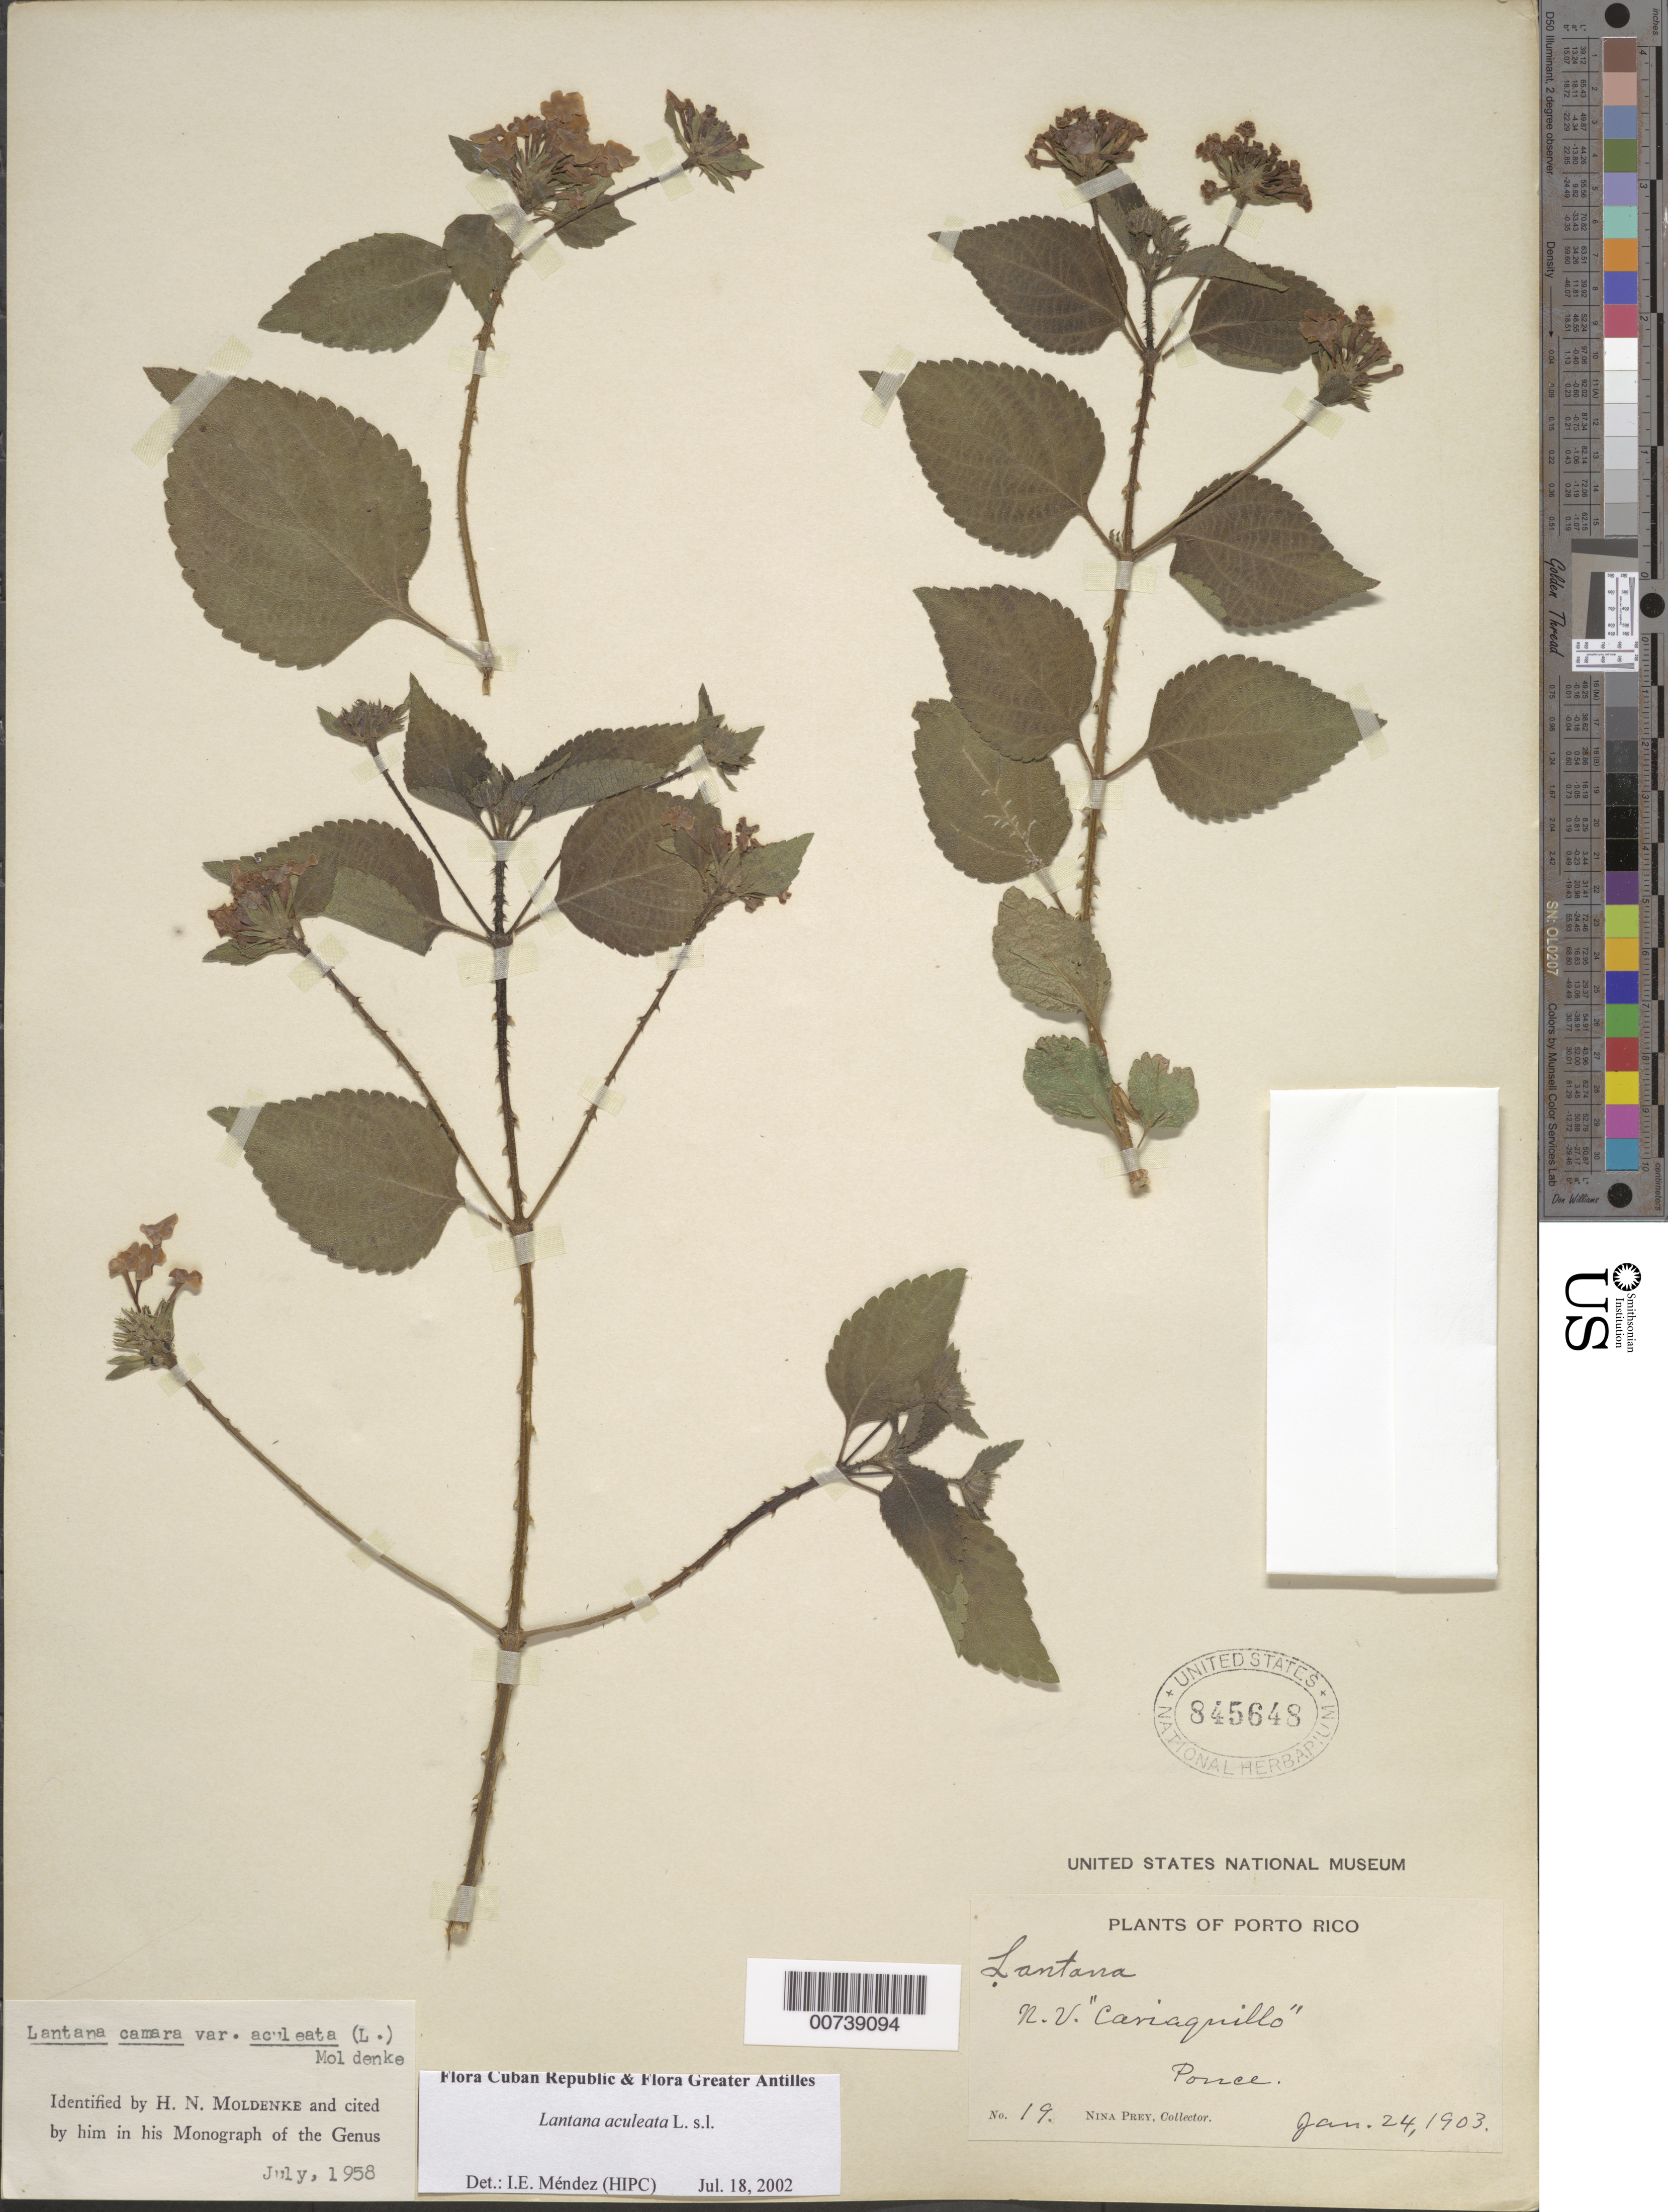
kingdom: Plantae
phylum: Tracheophyta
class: Magnoliopsida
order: Lamiales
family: Verbenaceae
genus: Lantana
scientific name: Lantana x aculeata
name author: L.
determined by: Méndez, Isidro E., (HIPC)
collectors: N. Prey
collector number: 19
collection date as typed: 24 Jan 1903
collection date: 1903-01-24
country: Puerto Rico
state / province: Ponce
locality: Ponce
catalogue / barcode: US 845648